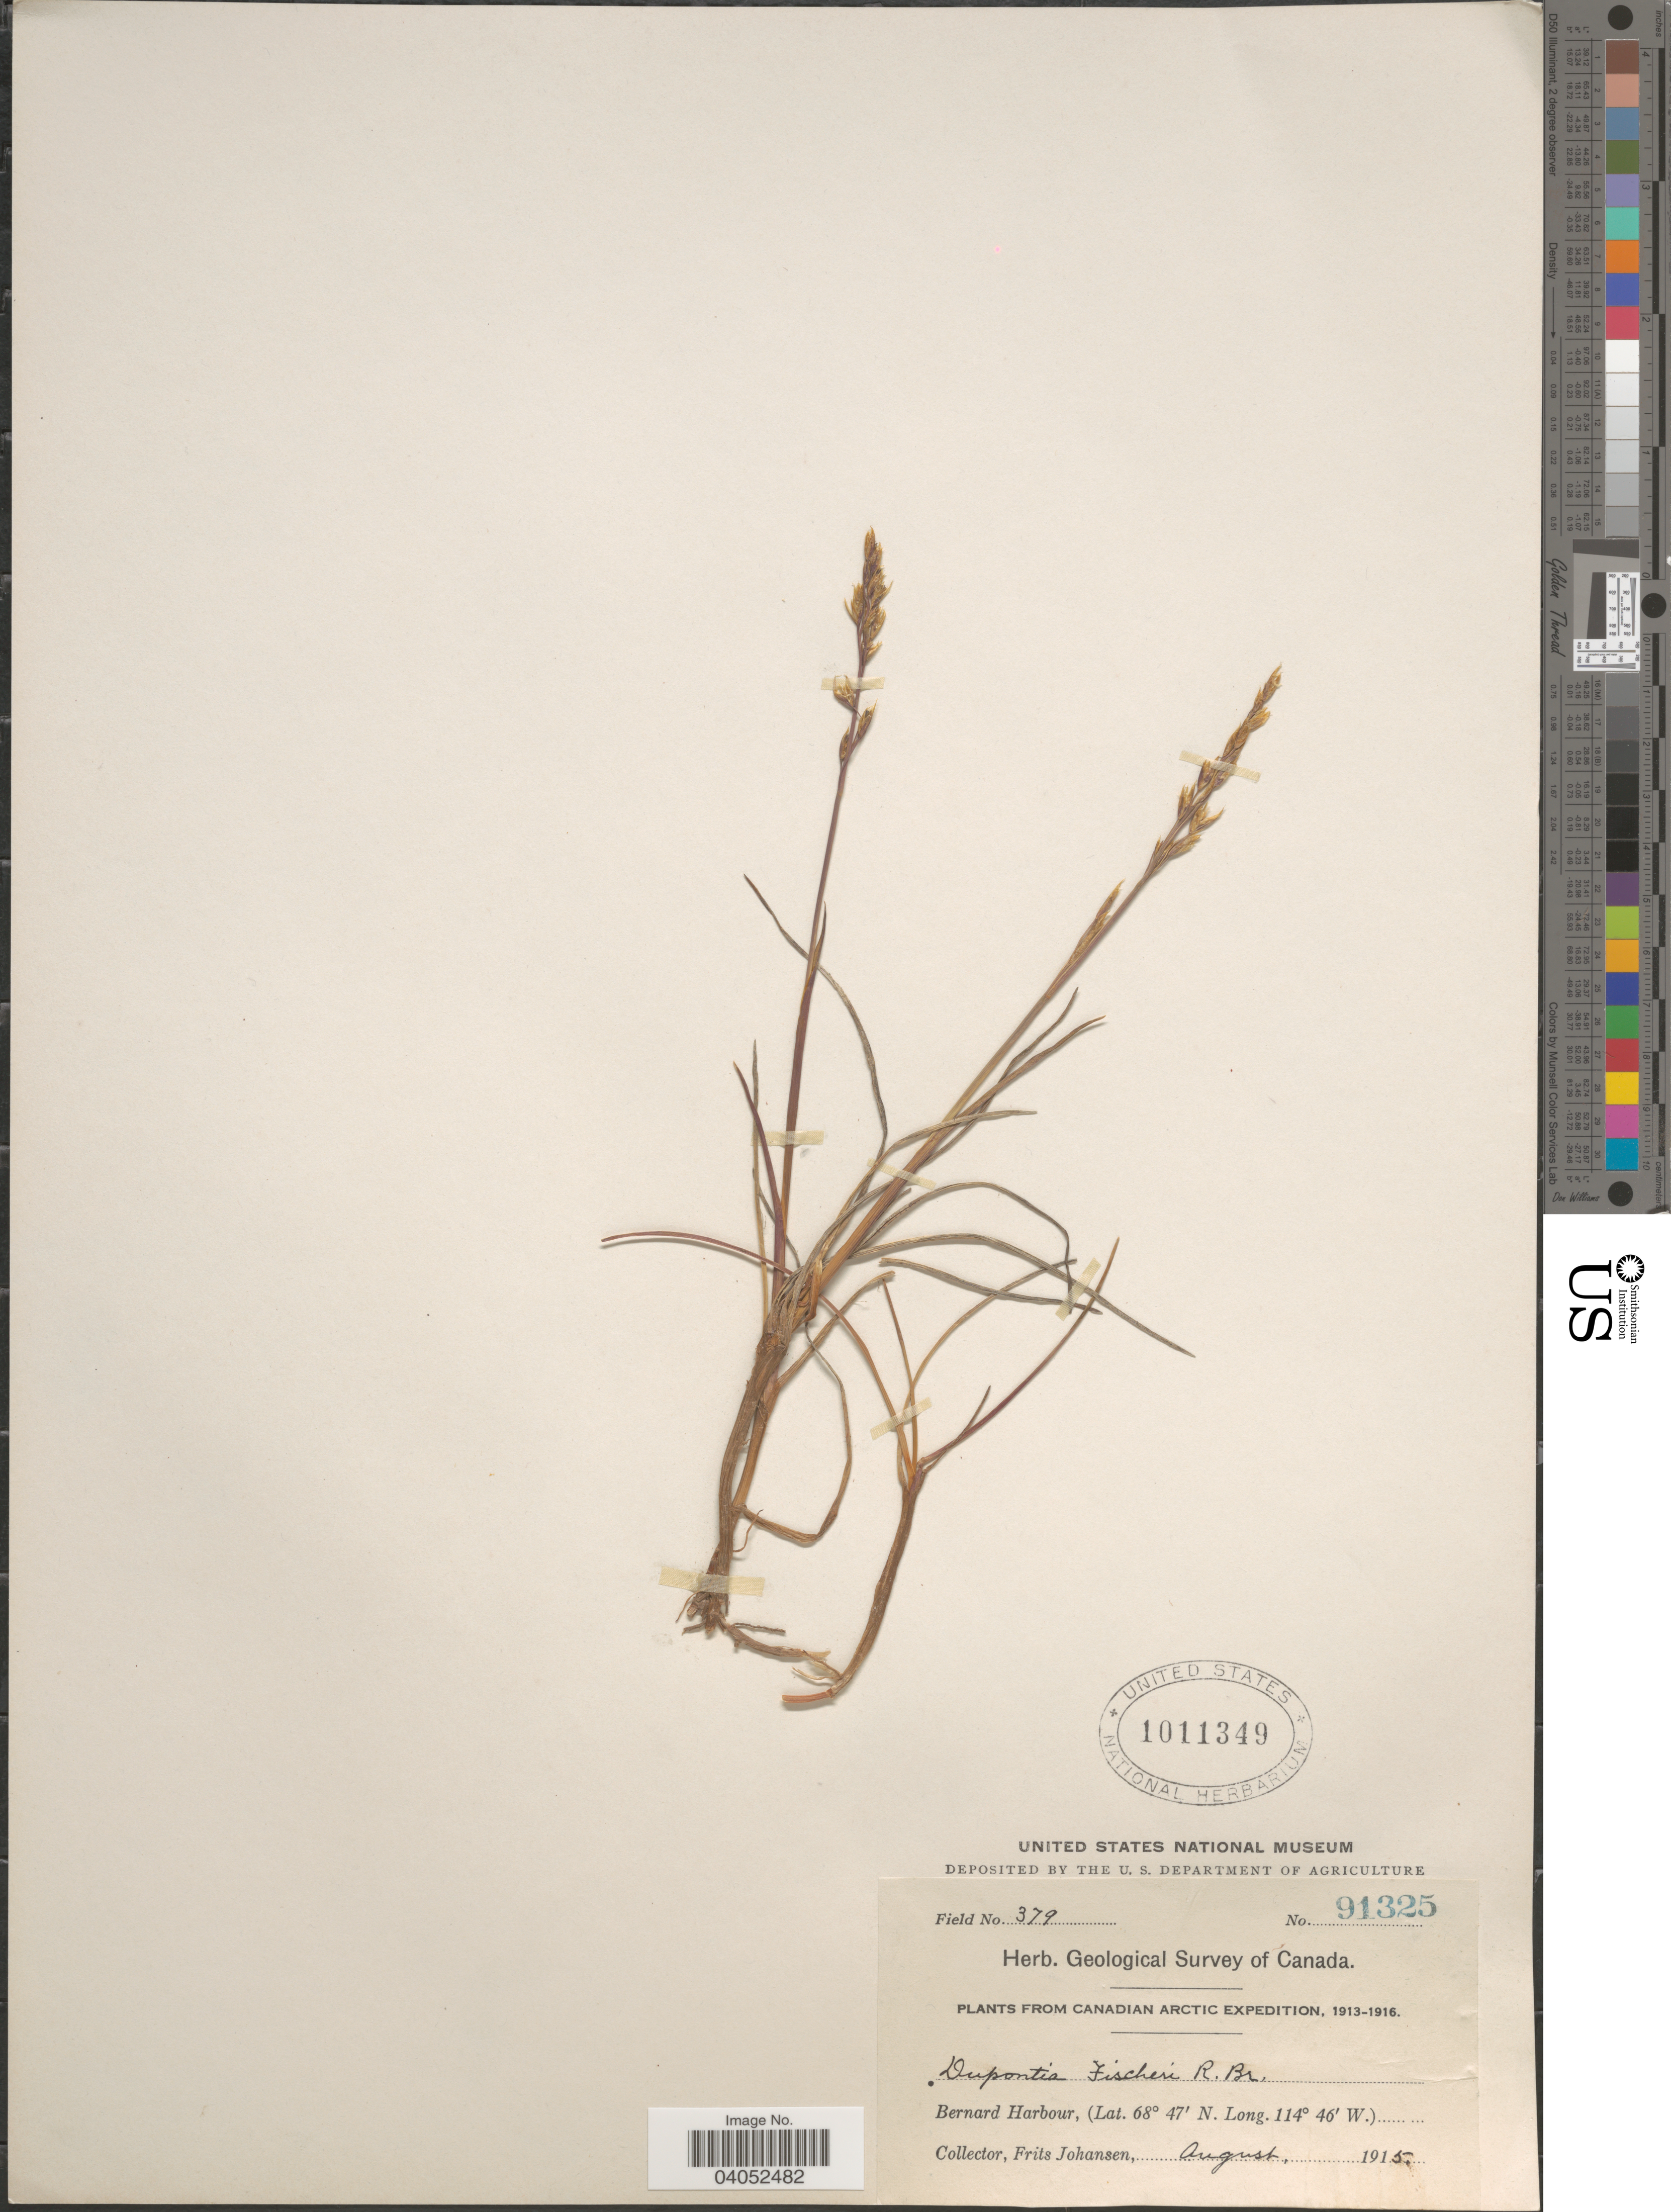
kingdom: Plantae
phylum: Tracheophyta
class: Liliopsida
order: Poales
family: Poaceae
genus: Dupontia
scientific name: Dupontia micrantha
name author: Holm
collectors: F. Johansen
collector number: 91325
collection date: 1915-08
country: Canada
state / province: Nunavut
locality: Bernard Harbour.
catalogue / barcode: US 1011349